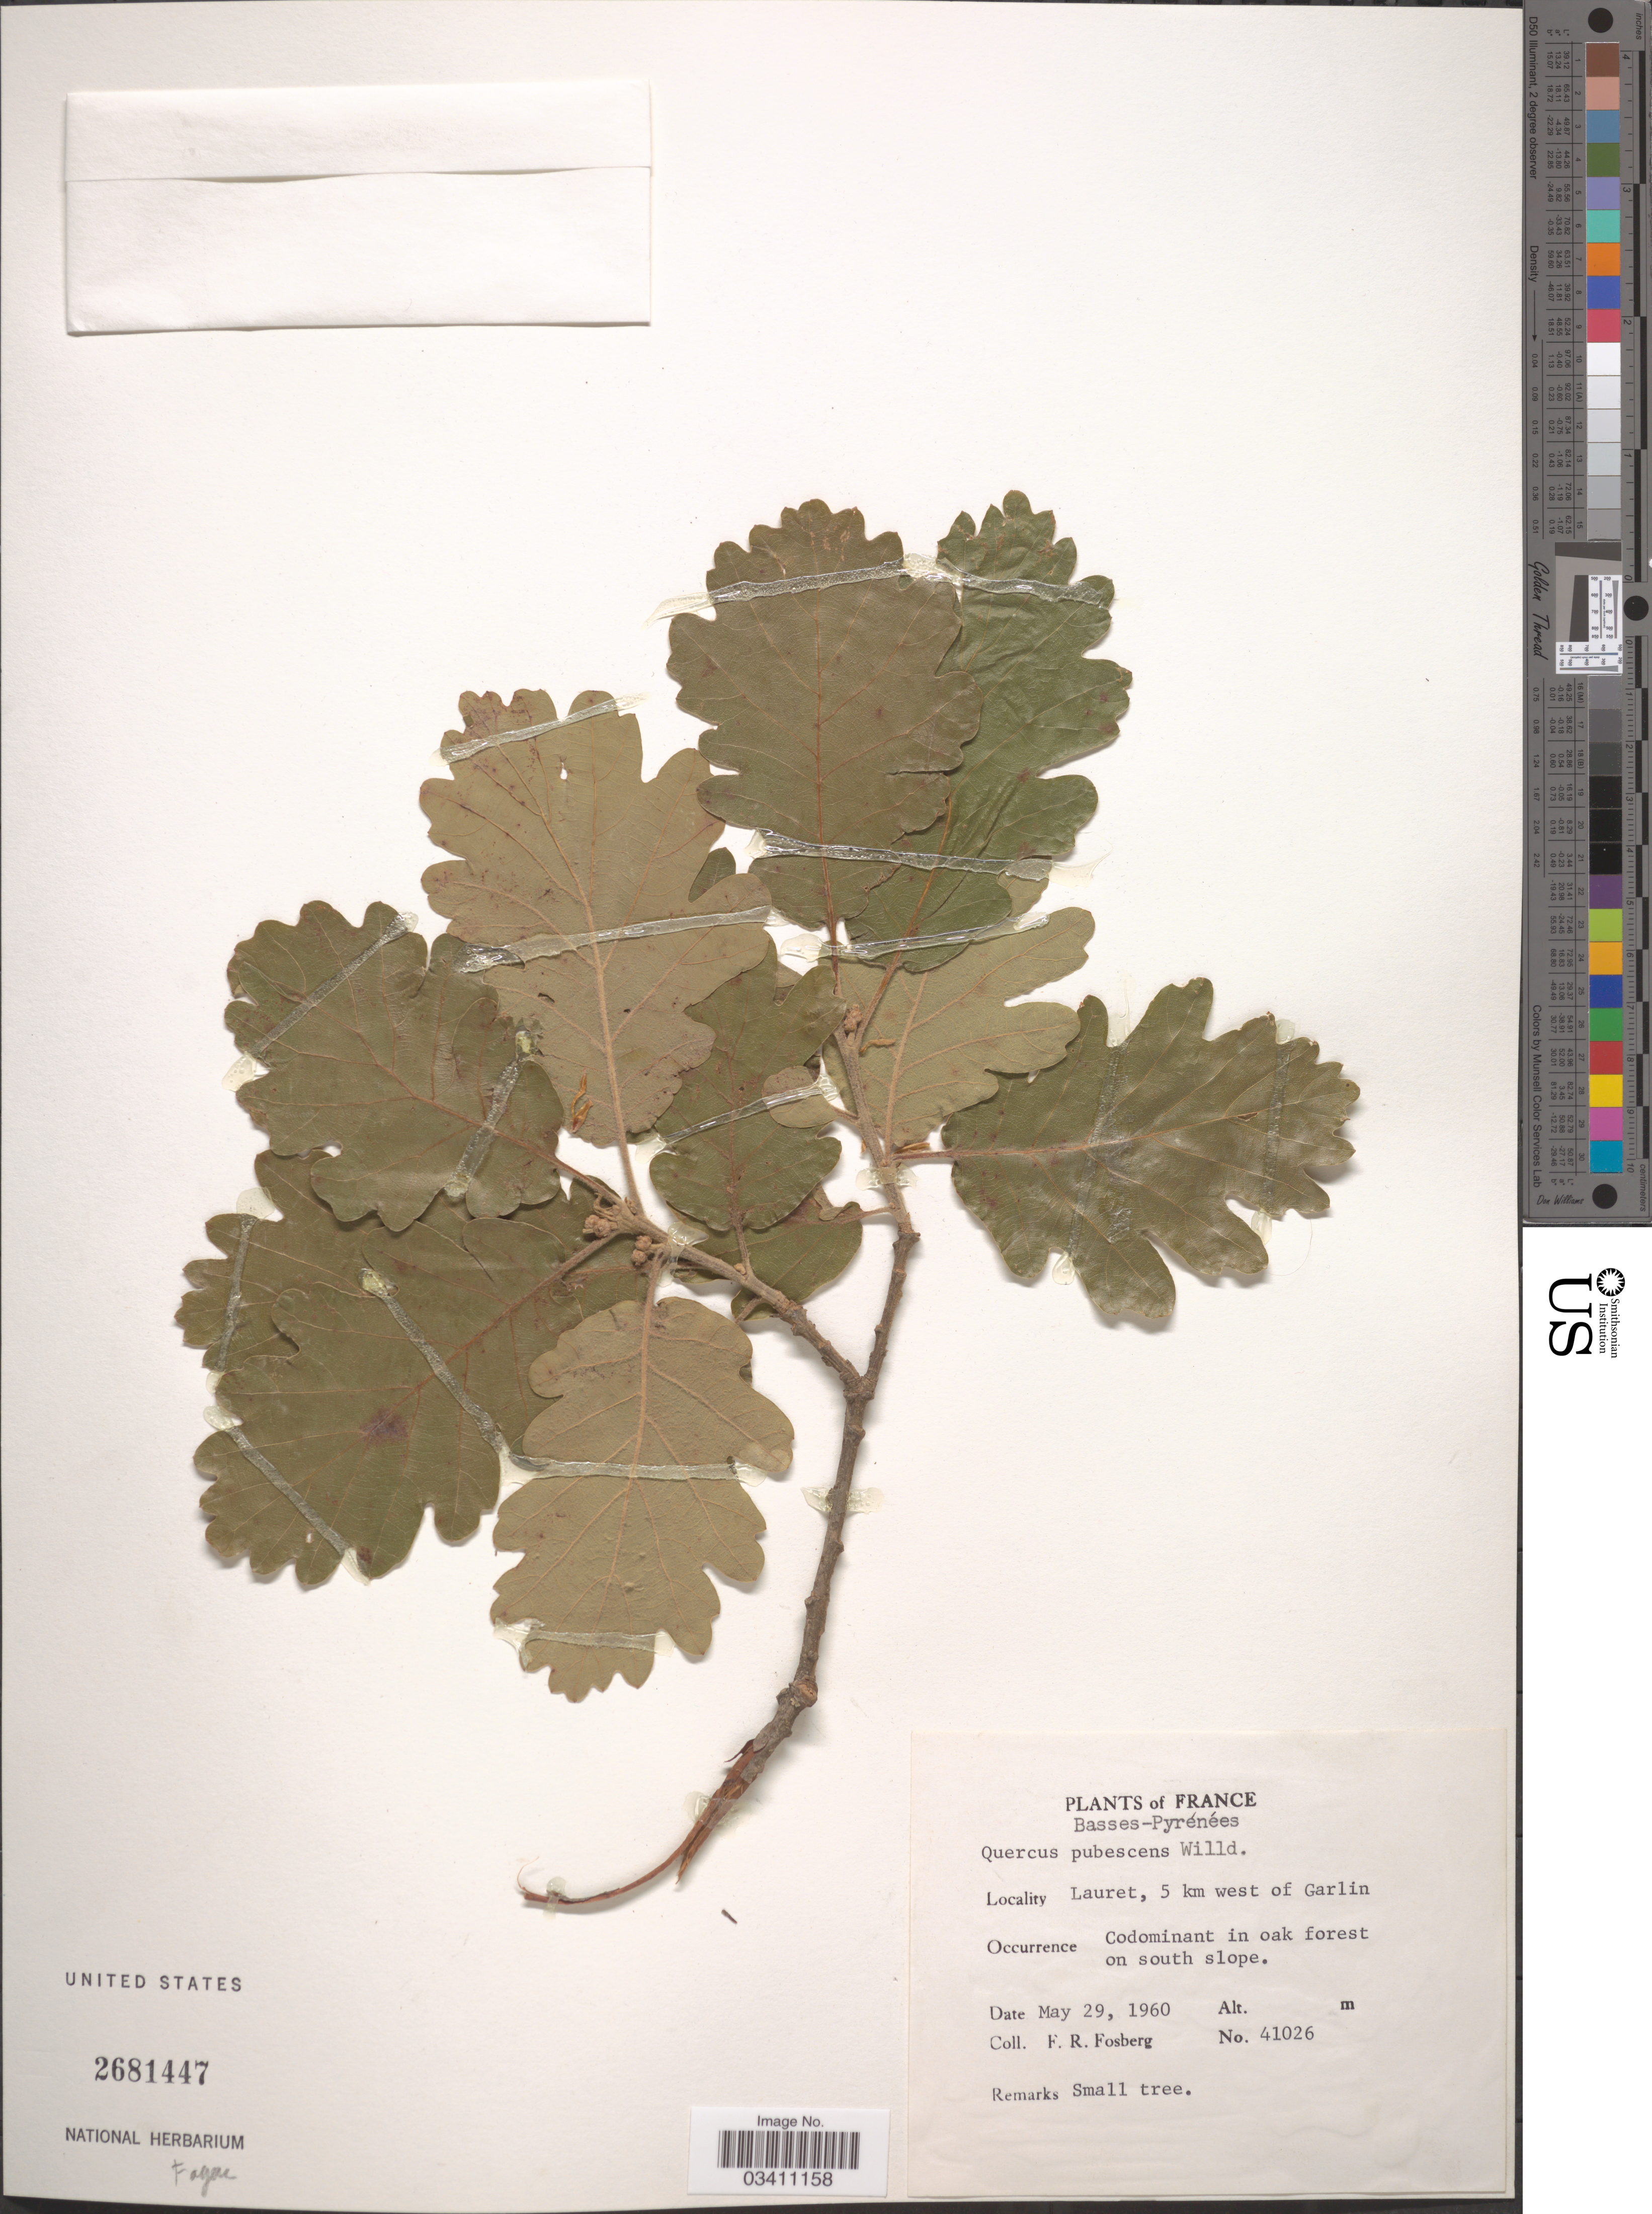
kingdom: Plantae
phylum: Tracheophyta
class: Magnoliopsida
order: Fagales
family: Fagaceae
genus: Quercus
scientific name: Quercus pubescens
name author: Willd.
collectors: F. R. Fosberg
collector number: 41026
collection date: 1960-05-29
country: France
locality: Basses-Pyrénées. Lauret, 5 km west of Garlin.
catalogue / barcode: US 2681447